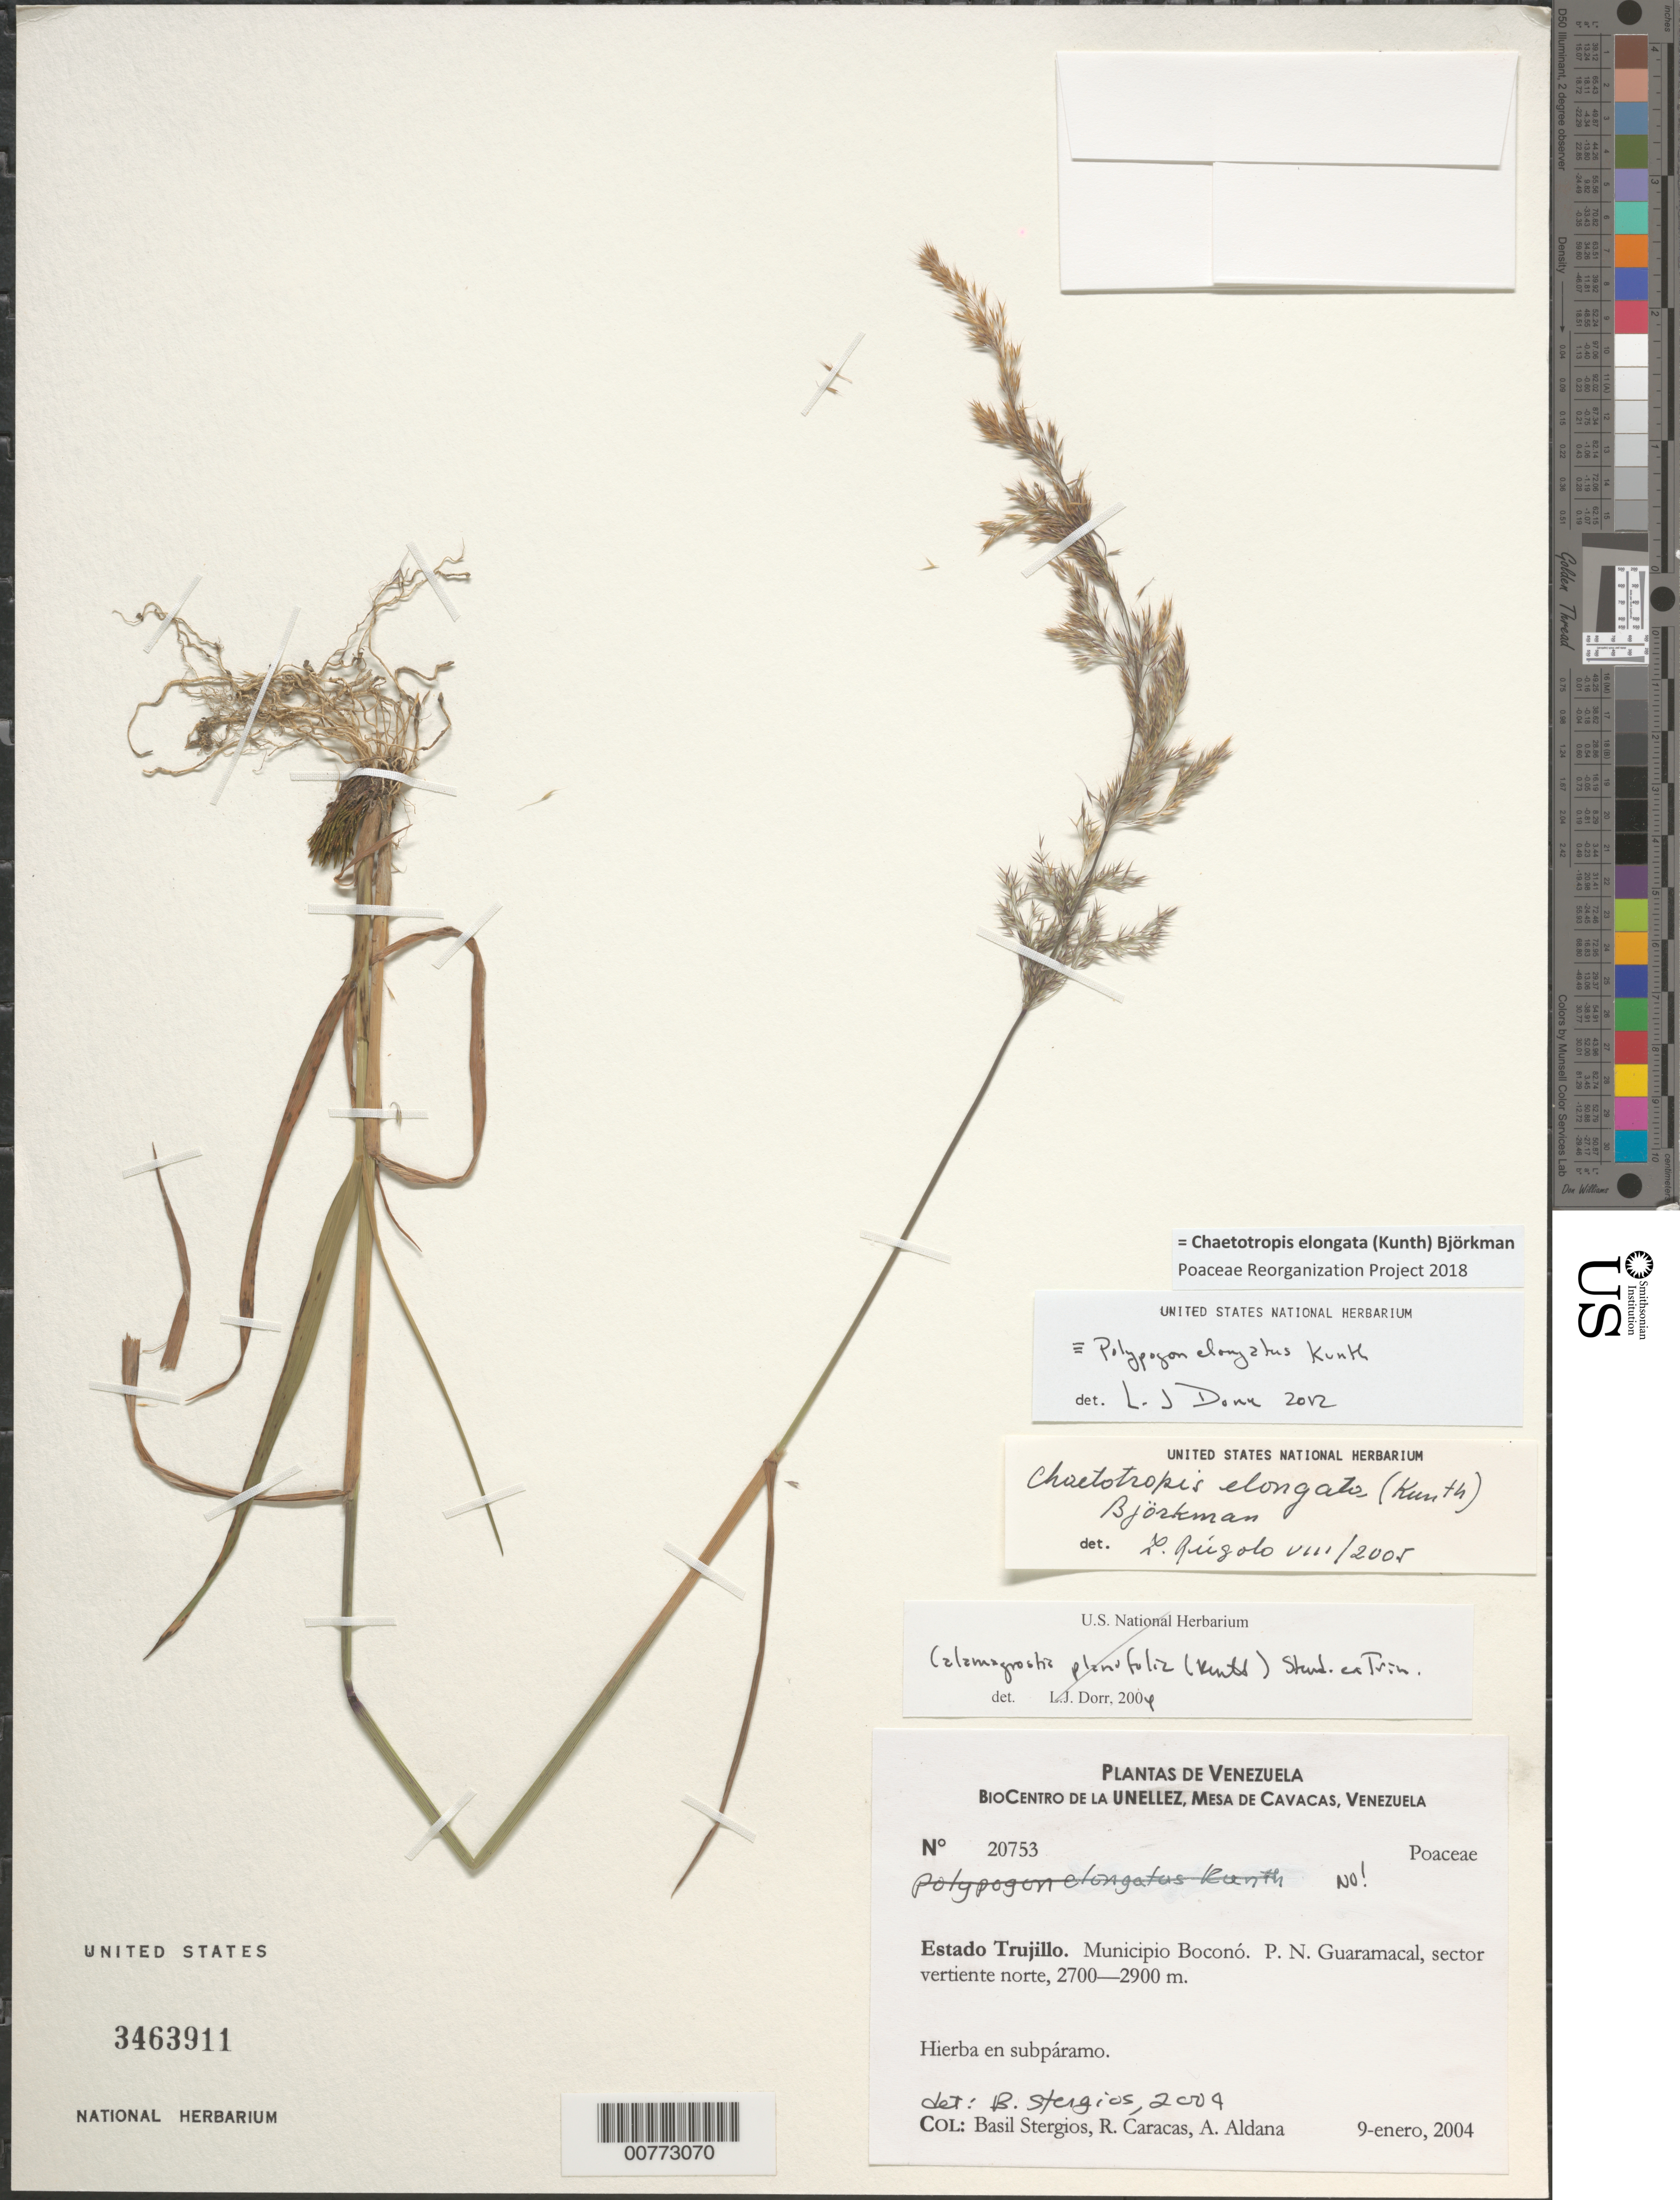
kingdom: Plantae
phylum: Tracheophyta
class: Liliopsida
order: Poales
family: Poaceae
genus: Chaetotropis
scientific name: Chaetotropis elongata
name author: (Kunth) Björkman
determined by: Poaceae Reorganization Project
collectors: B. G. Stergios, R. Caracas & A. Aldana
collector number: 20753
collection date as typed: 09 Jan 2004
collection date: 2004-01-09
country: Venezuela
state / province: Trujillo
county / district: Boconó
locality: Parque Nacional Guaramacal, vertiente N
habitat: Subpáramo.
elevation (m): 2700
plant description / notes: NY, PORT, US, VEN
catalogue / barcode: US 3463911